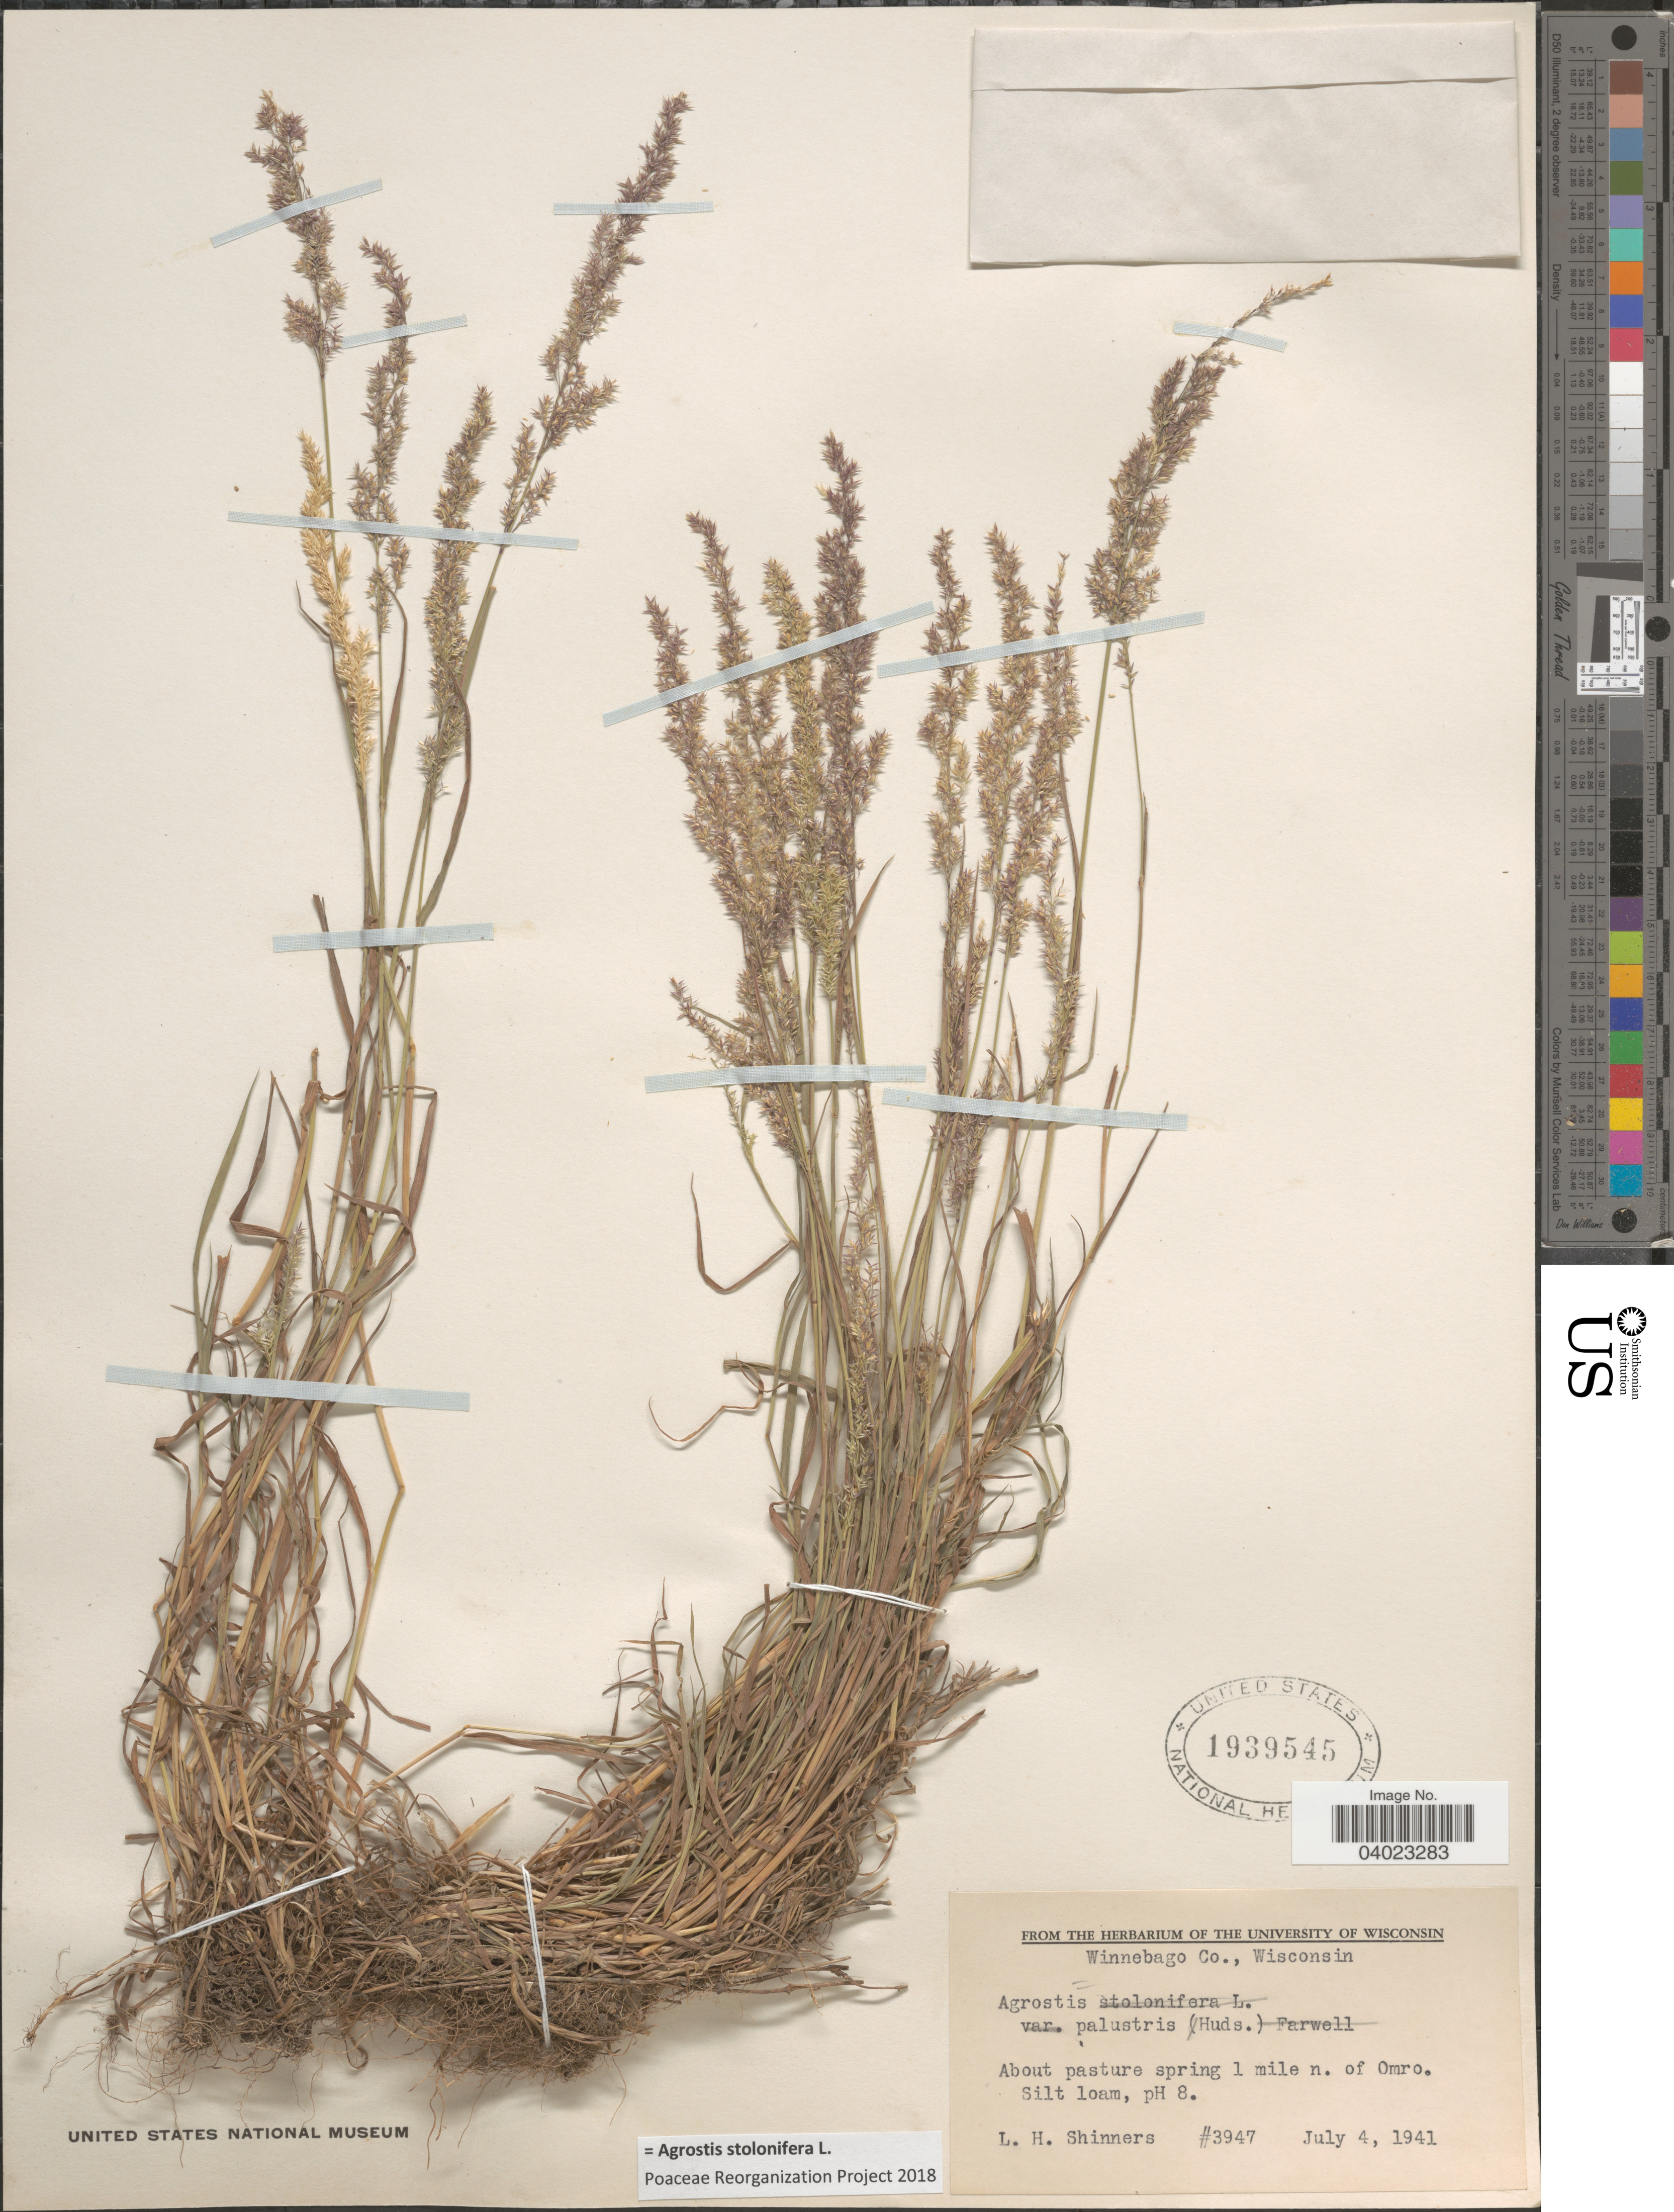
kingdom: Plantae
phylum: Tracheophyta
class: Liliopsida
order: Poales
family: Poaceae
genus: Agrostis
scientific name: Agrostis stolonifera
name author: L.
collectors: L. H. Shinners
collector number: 3947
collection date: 1941-07-04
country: United States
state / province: Wisconsin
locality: Winnebago Co. About pasture spring 1 mile n. of Omro.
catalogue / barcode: US 1939545